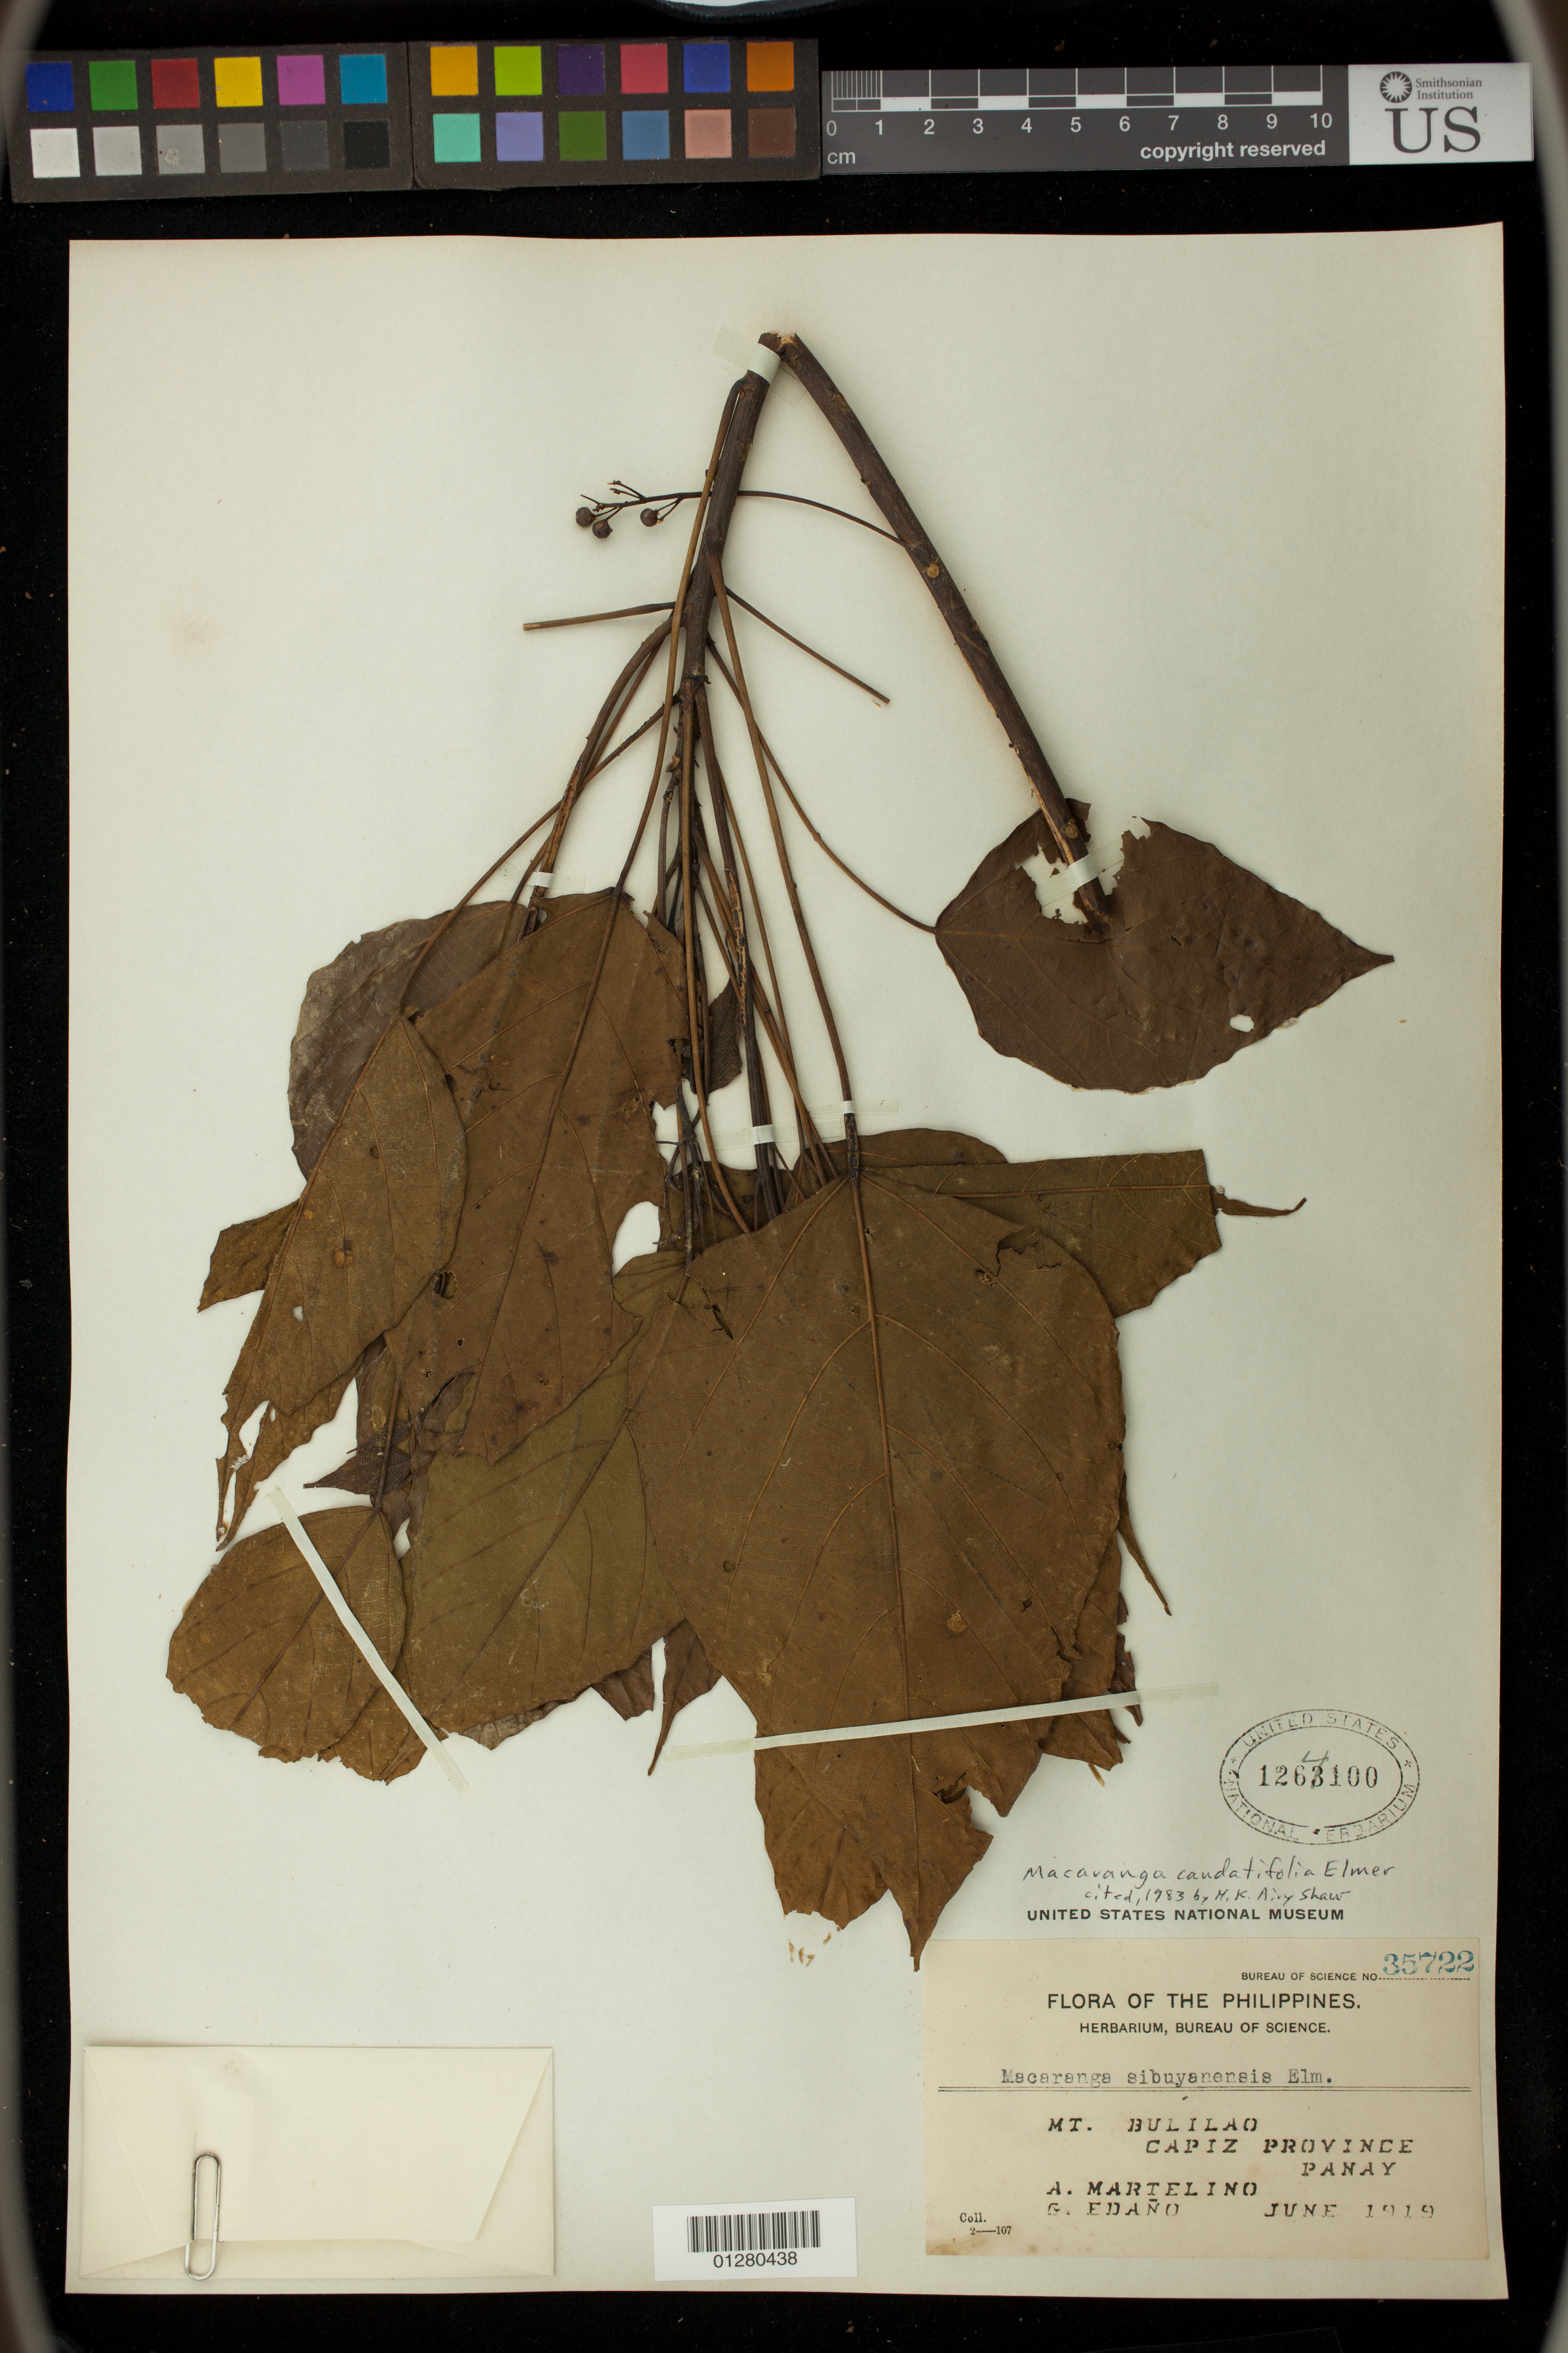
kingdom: Plantae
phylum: Tracheophyta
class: Magnoliopsida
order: Malpighiales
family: Euphorbiaceae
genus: Macaranga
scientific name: Macaranga cumingii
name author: Müll. Arg.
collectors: A. Martelino & G. E. Edaño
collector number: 35722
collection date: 1919-06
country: Philippines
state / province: Western Visayas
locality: Mt. Bulilao,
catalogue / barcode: US 1264100